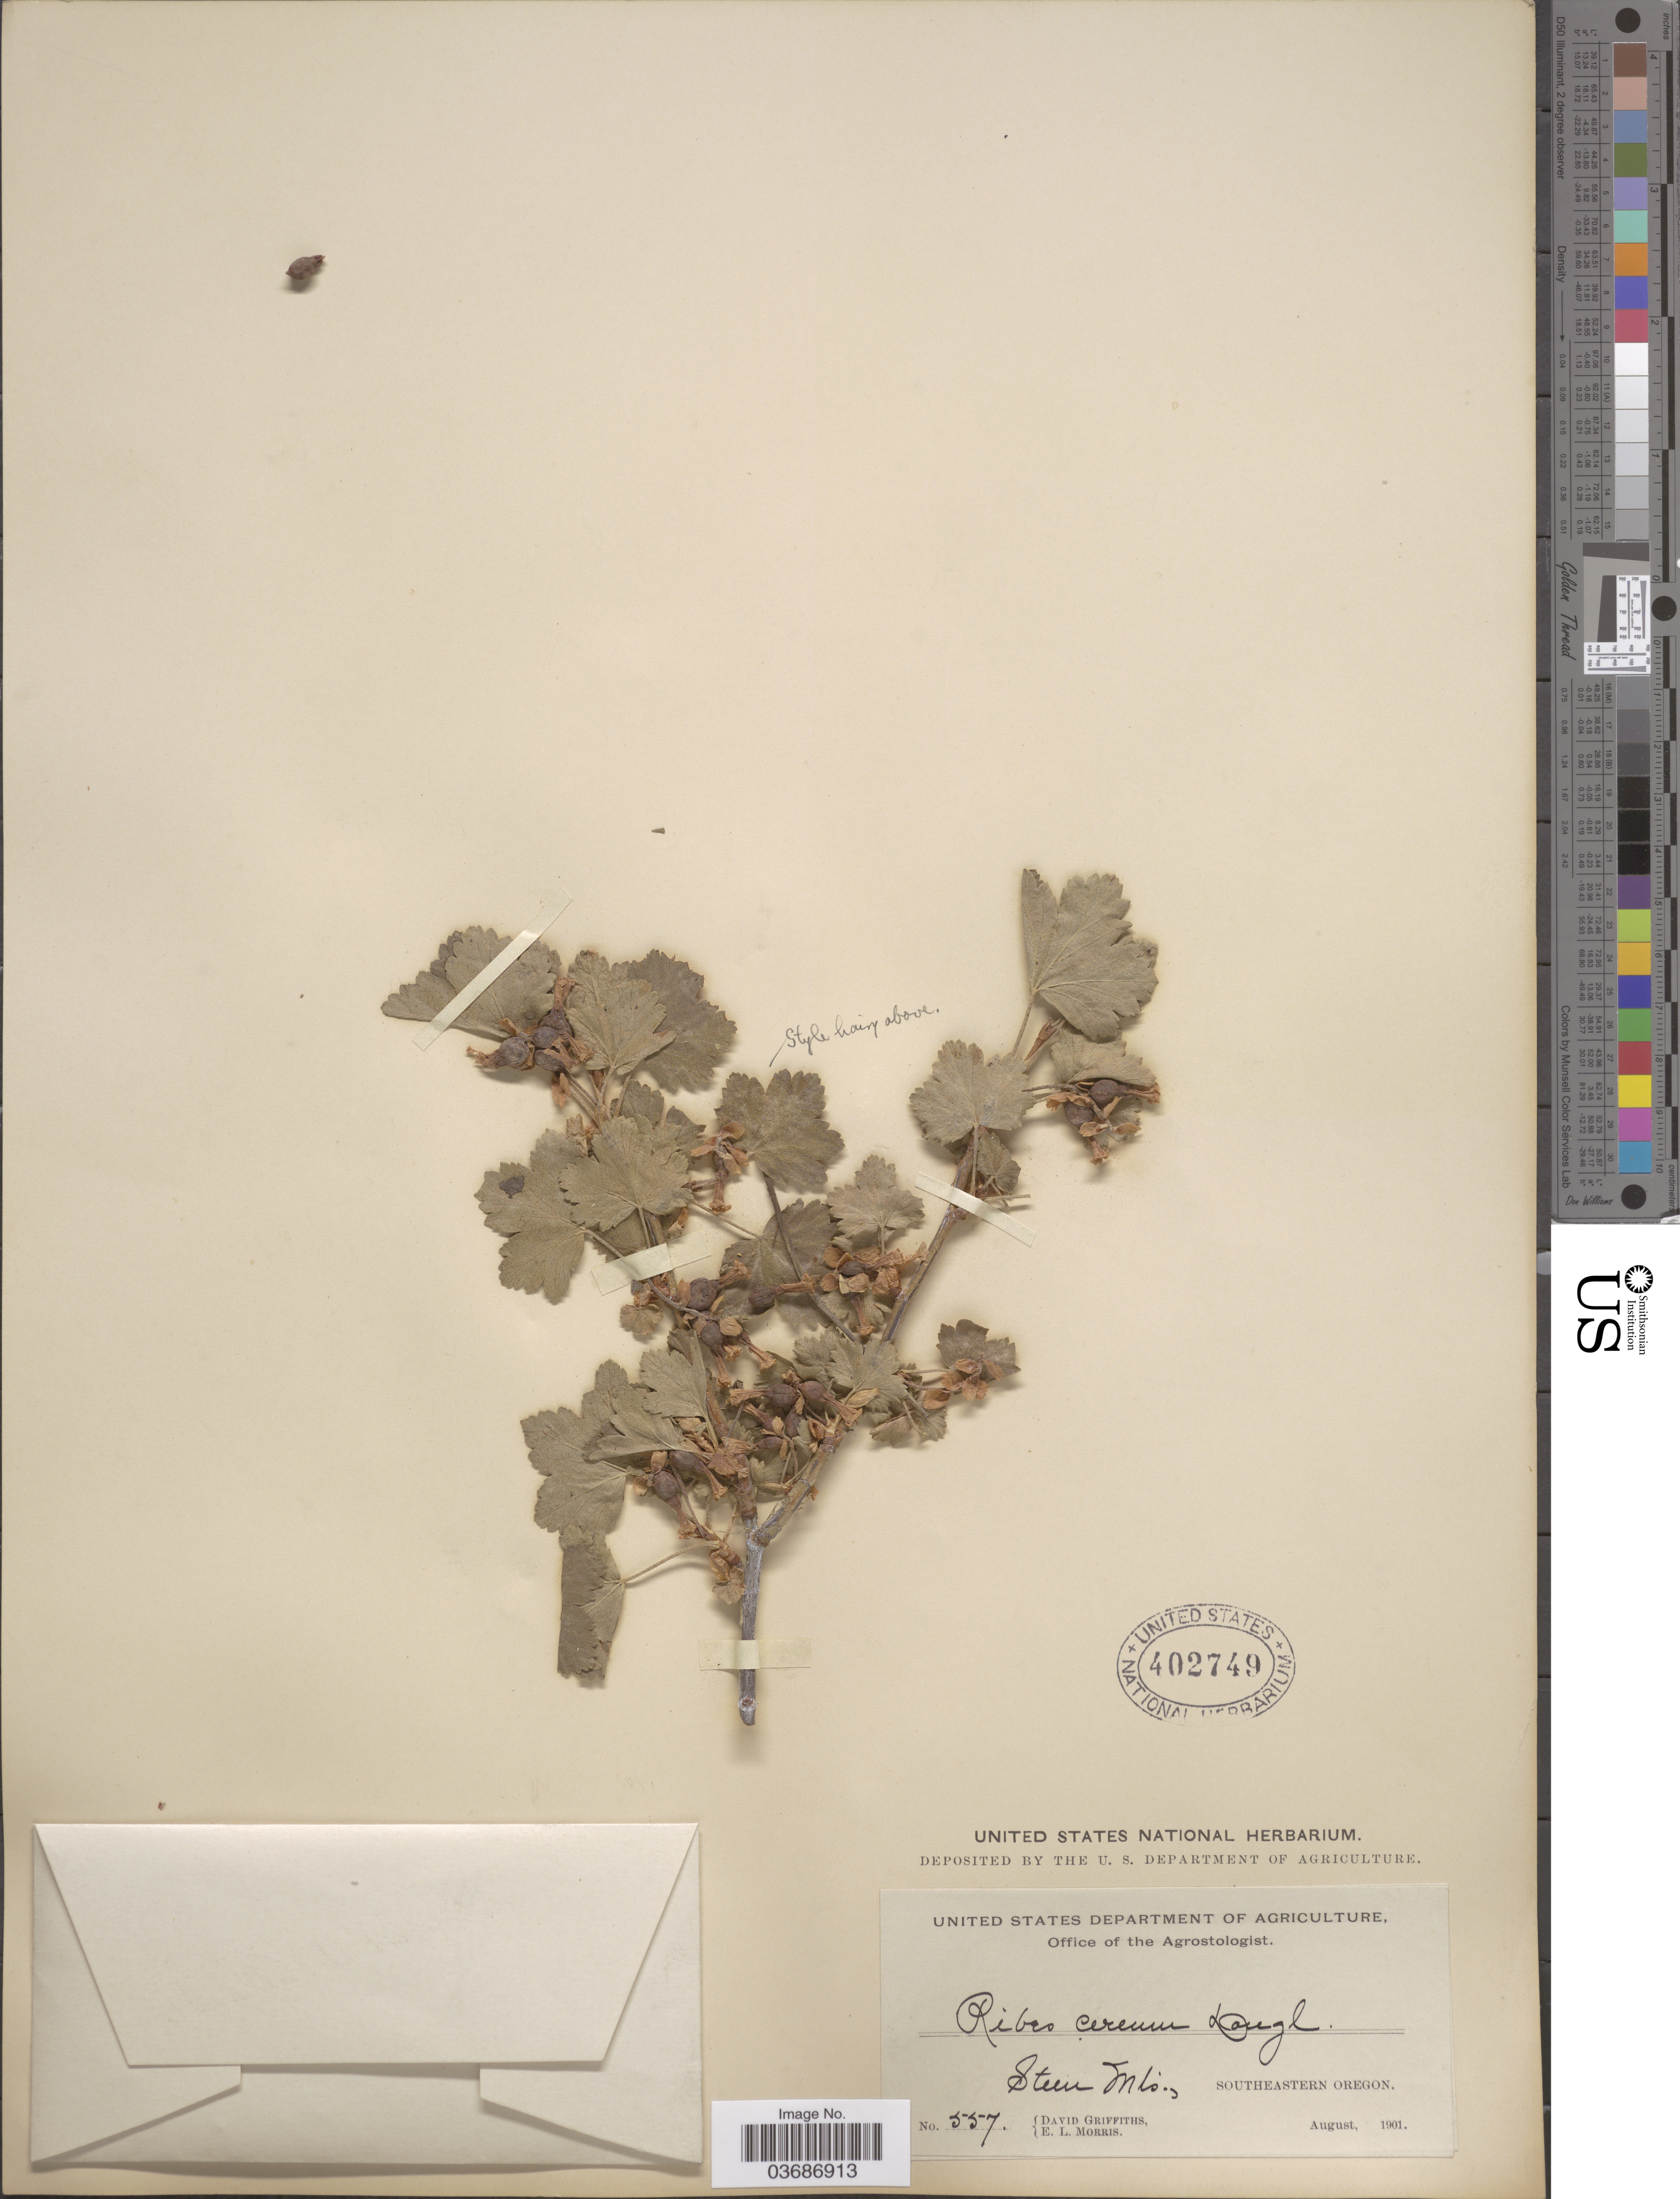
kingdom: Plantae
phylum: Tracheophyta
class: Magnoliopsida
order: Saxifragales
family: Grossulariaceae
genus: Ribes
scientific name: Ribes cereum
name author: Douglas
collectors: D. Griffiths & E. Morris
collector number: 557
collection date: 1901-08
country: United States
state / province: Oregon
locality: Steen Mts., Southeastern Oregon.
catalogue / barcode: US 402749